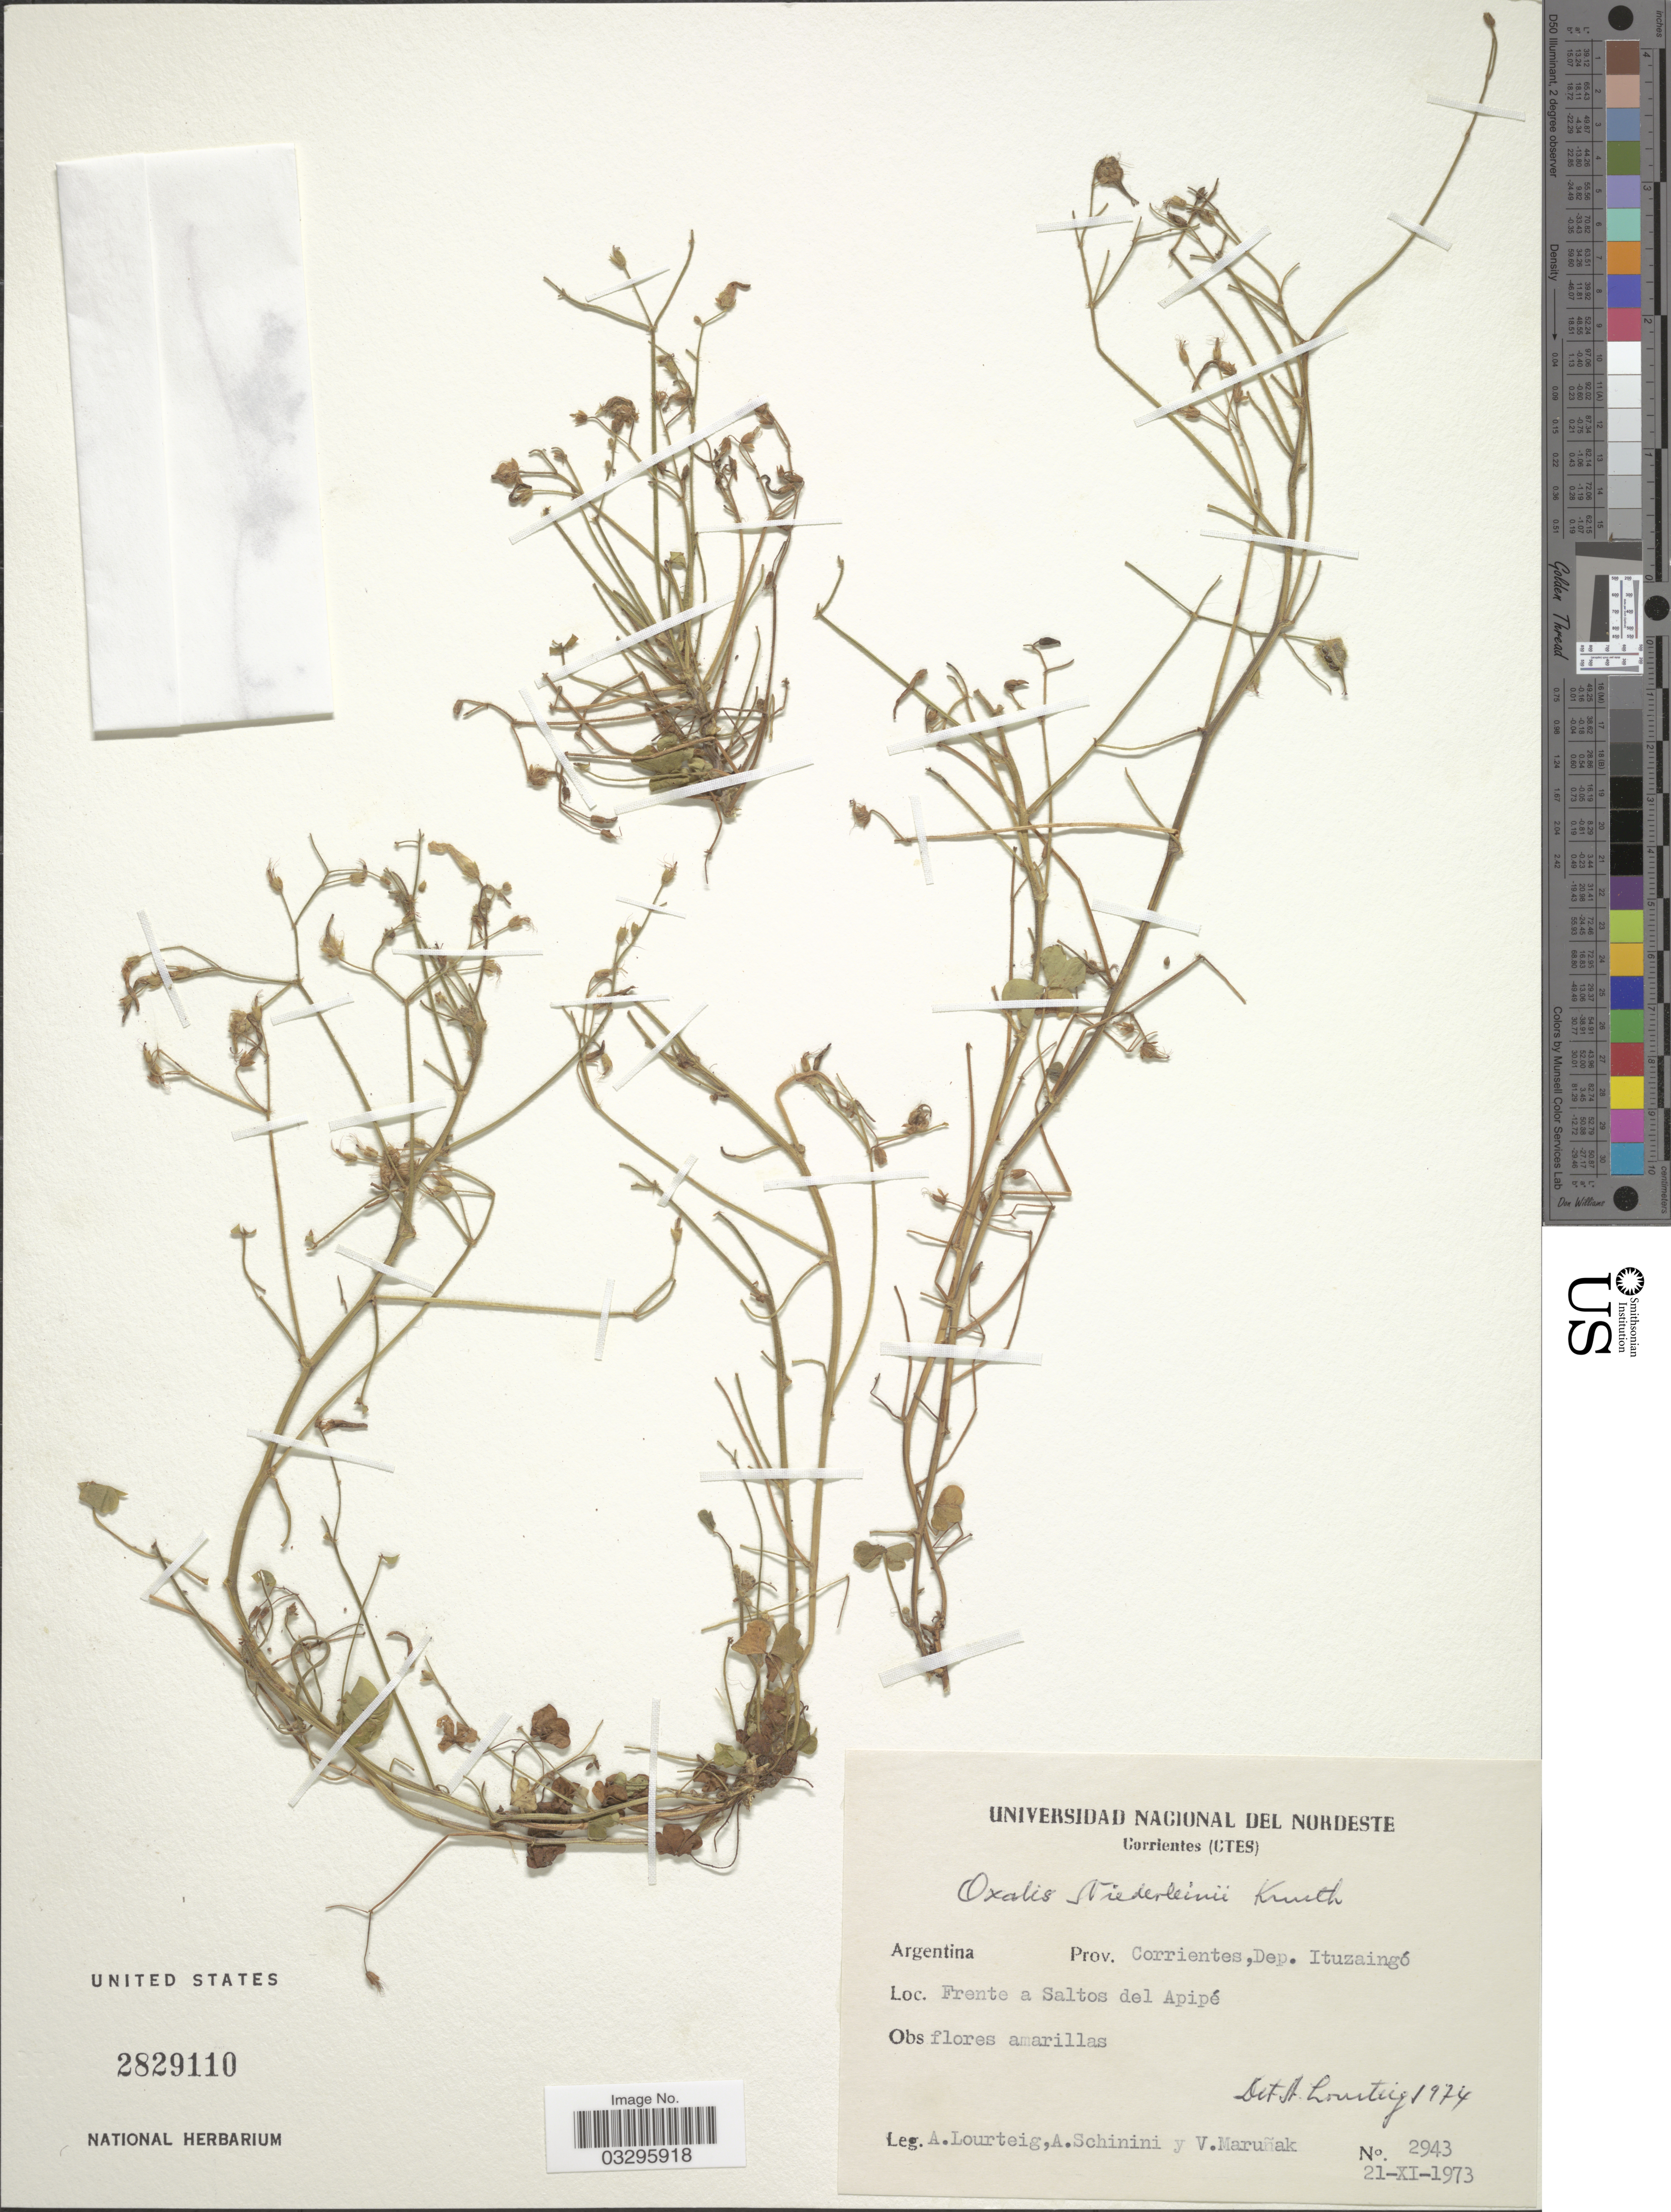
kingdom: Plantae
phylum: Tracheophyta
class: Magnoliopsida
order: Oxalidales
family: Oxalidaceae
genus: Oxalis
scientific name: Oxalis niederleinii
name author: R. Knuth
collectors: A. Lourteig, A. Schinini & V. Maruñak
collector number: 2943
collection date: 1973-11-21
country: Argentina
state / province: Corrientes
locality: Dep. Ituzaingó. Frente a Saltos del Apipé.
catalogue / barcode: US 2829110